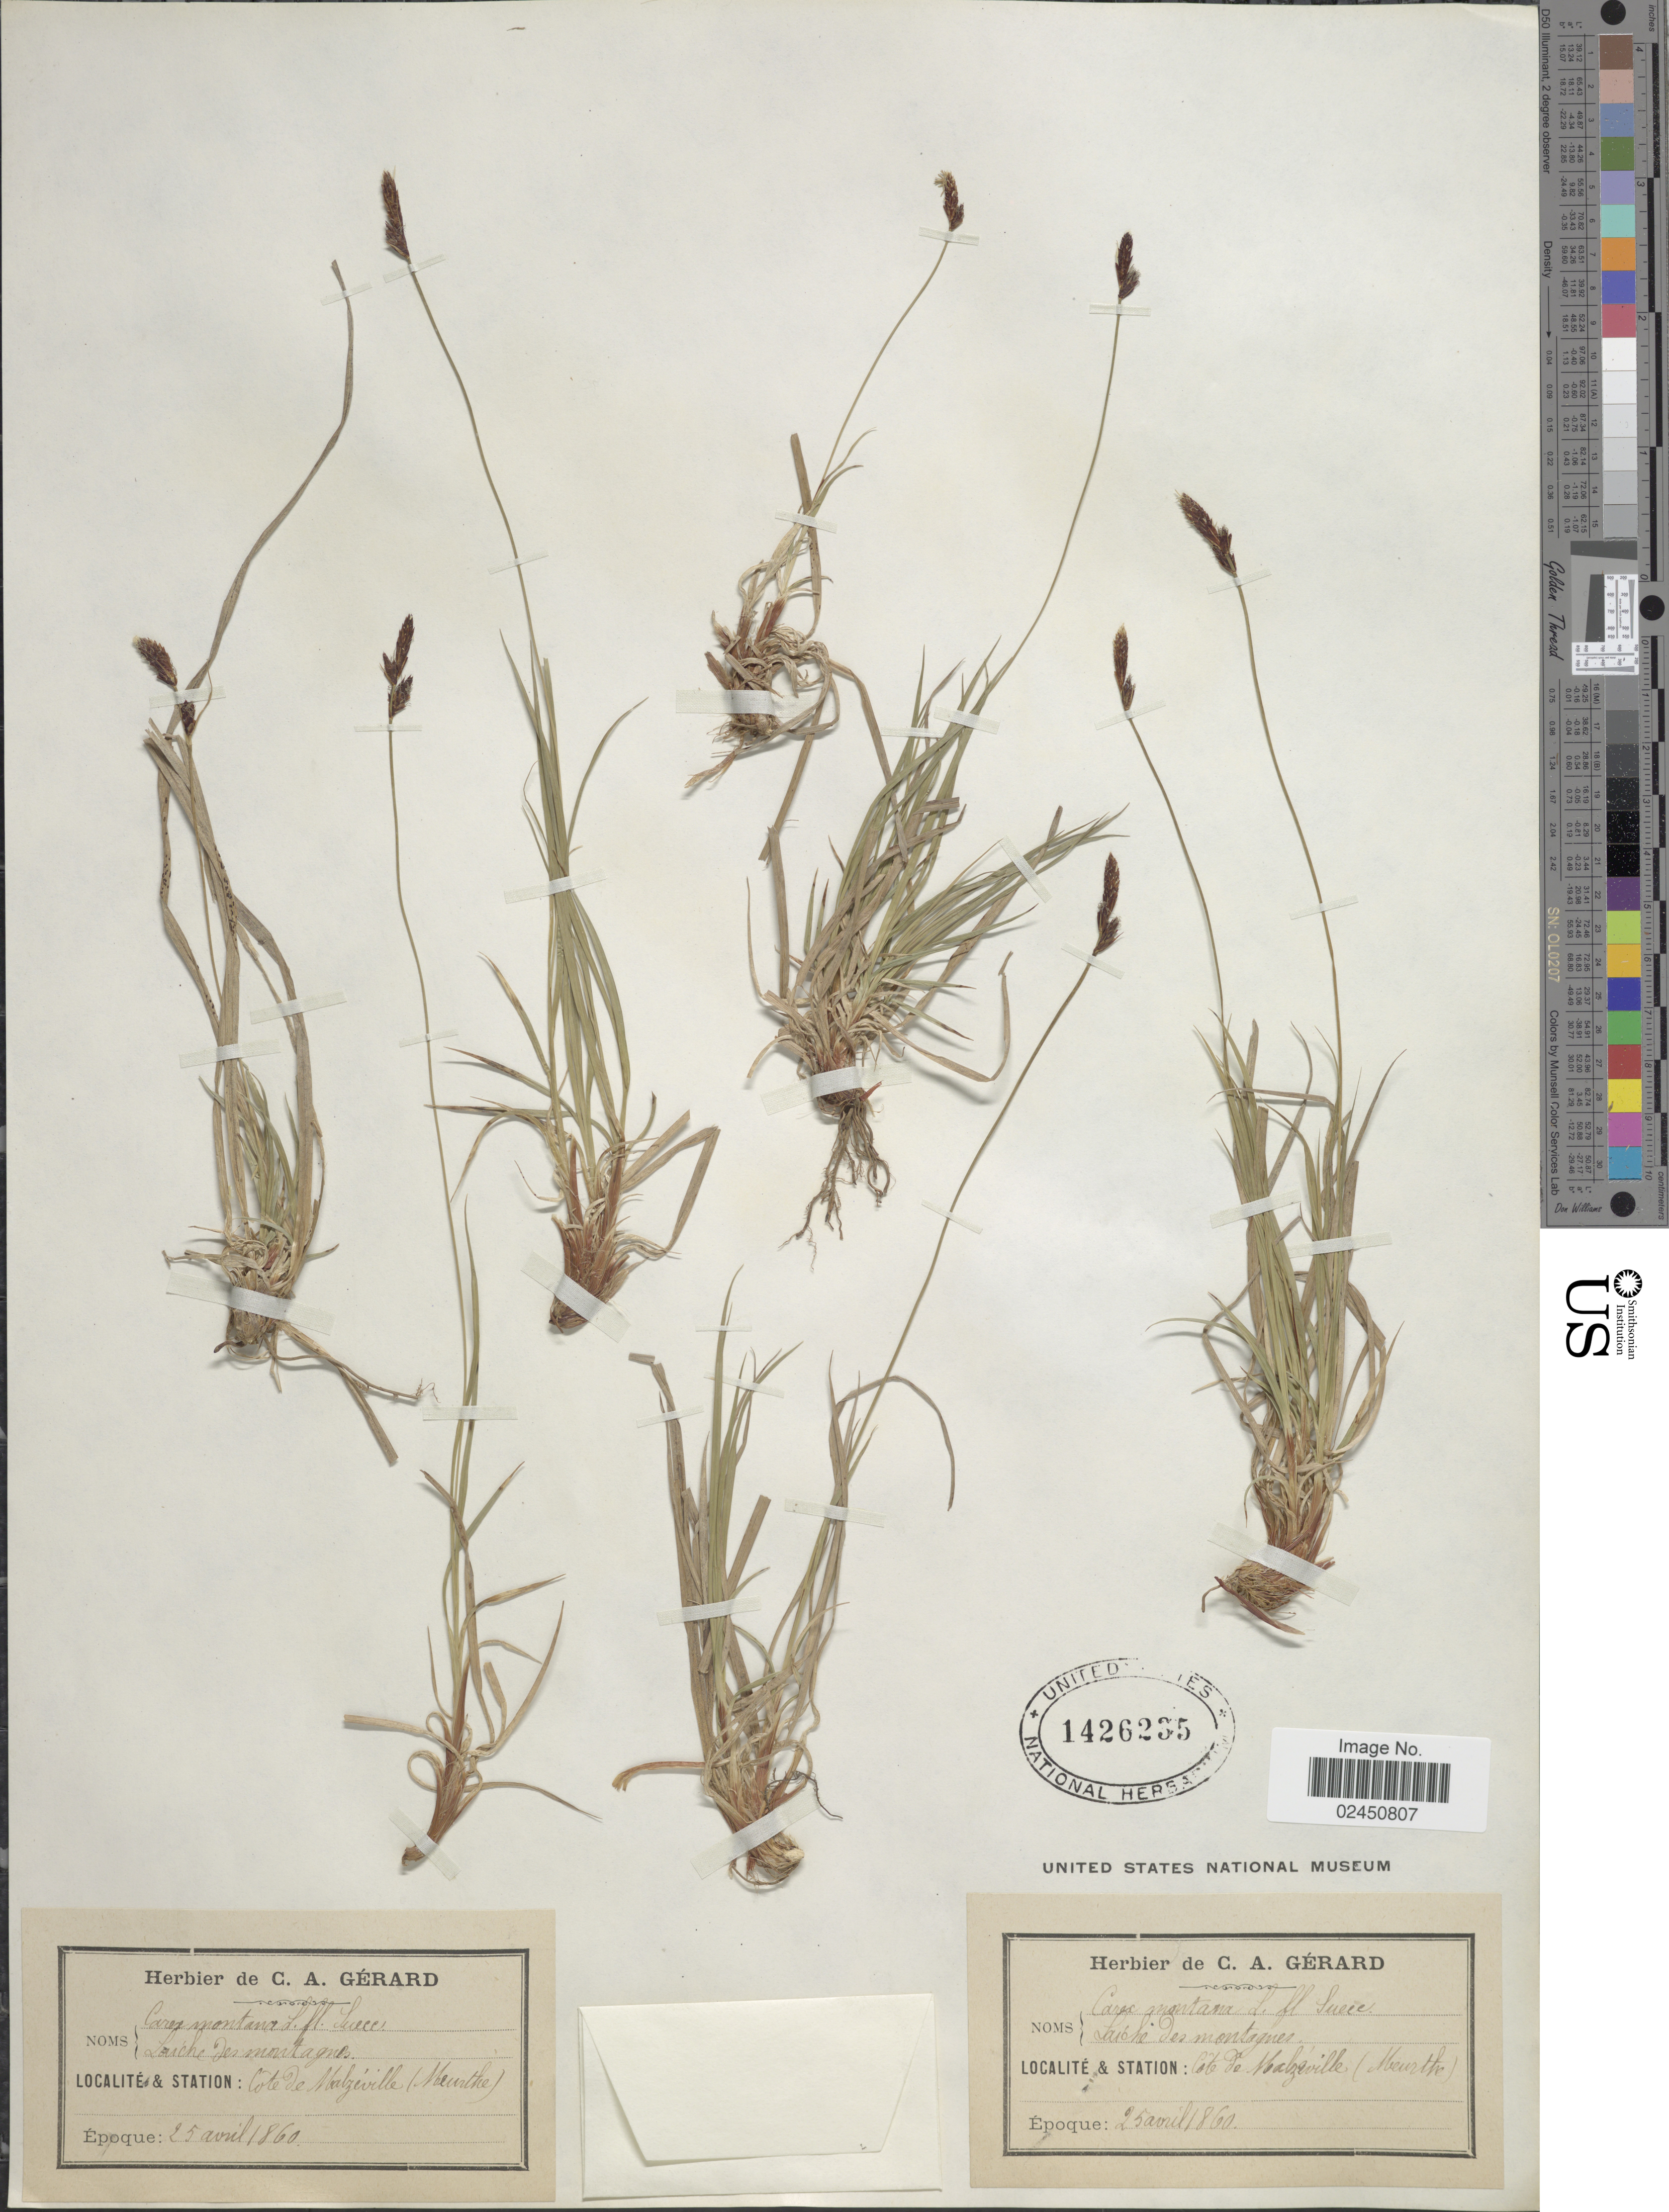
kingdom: Plantae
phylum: Tracheophyta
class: Liliopsida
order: Poales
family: Cyperaceae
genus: Carex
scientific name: Carex montana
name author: L.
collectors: Ex herb. de C. A. Gérard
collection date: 1860-04-25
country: France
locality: Cote de Malzeville (Meurthe) [interpreted]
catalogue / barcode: US 1426235